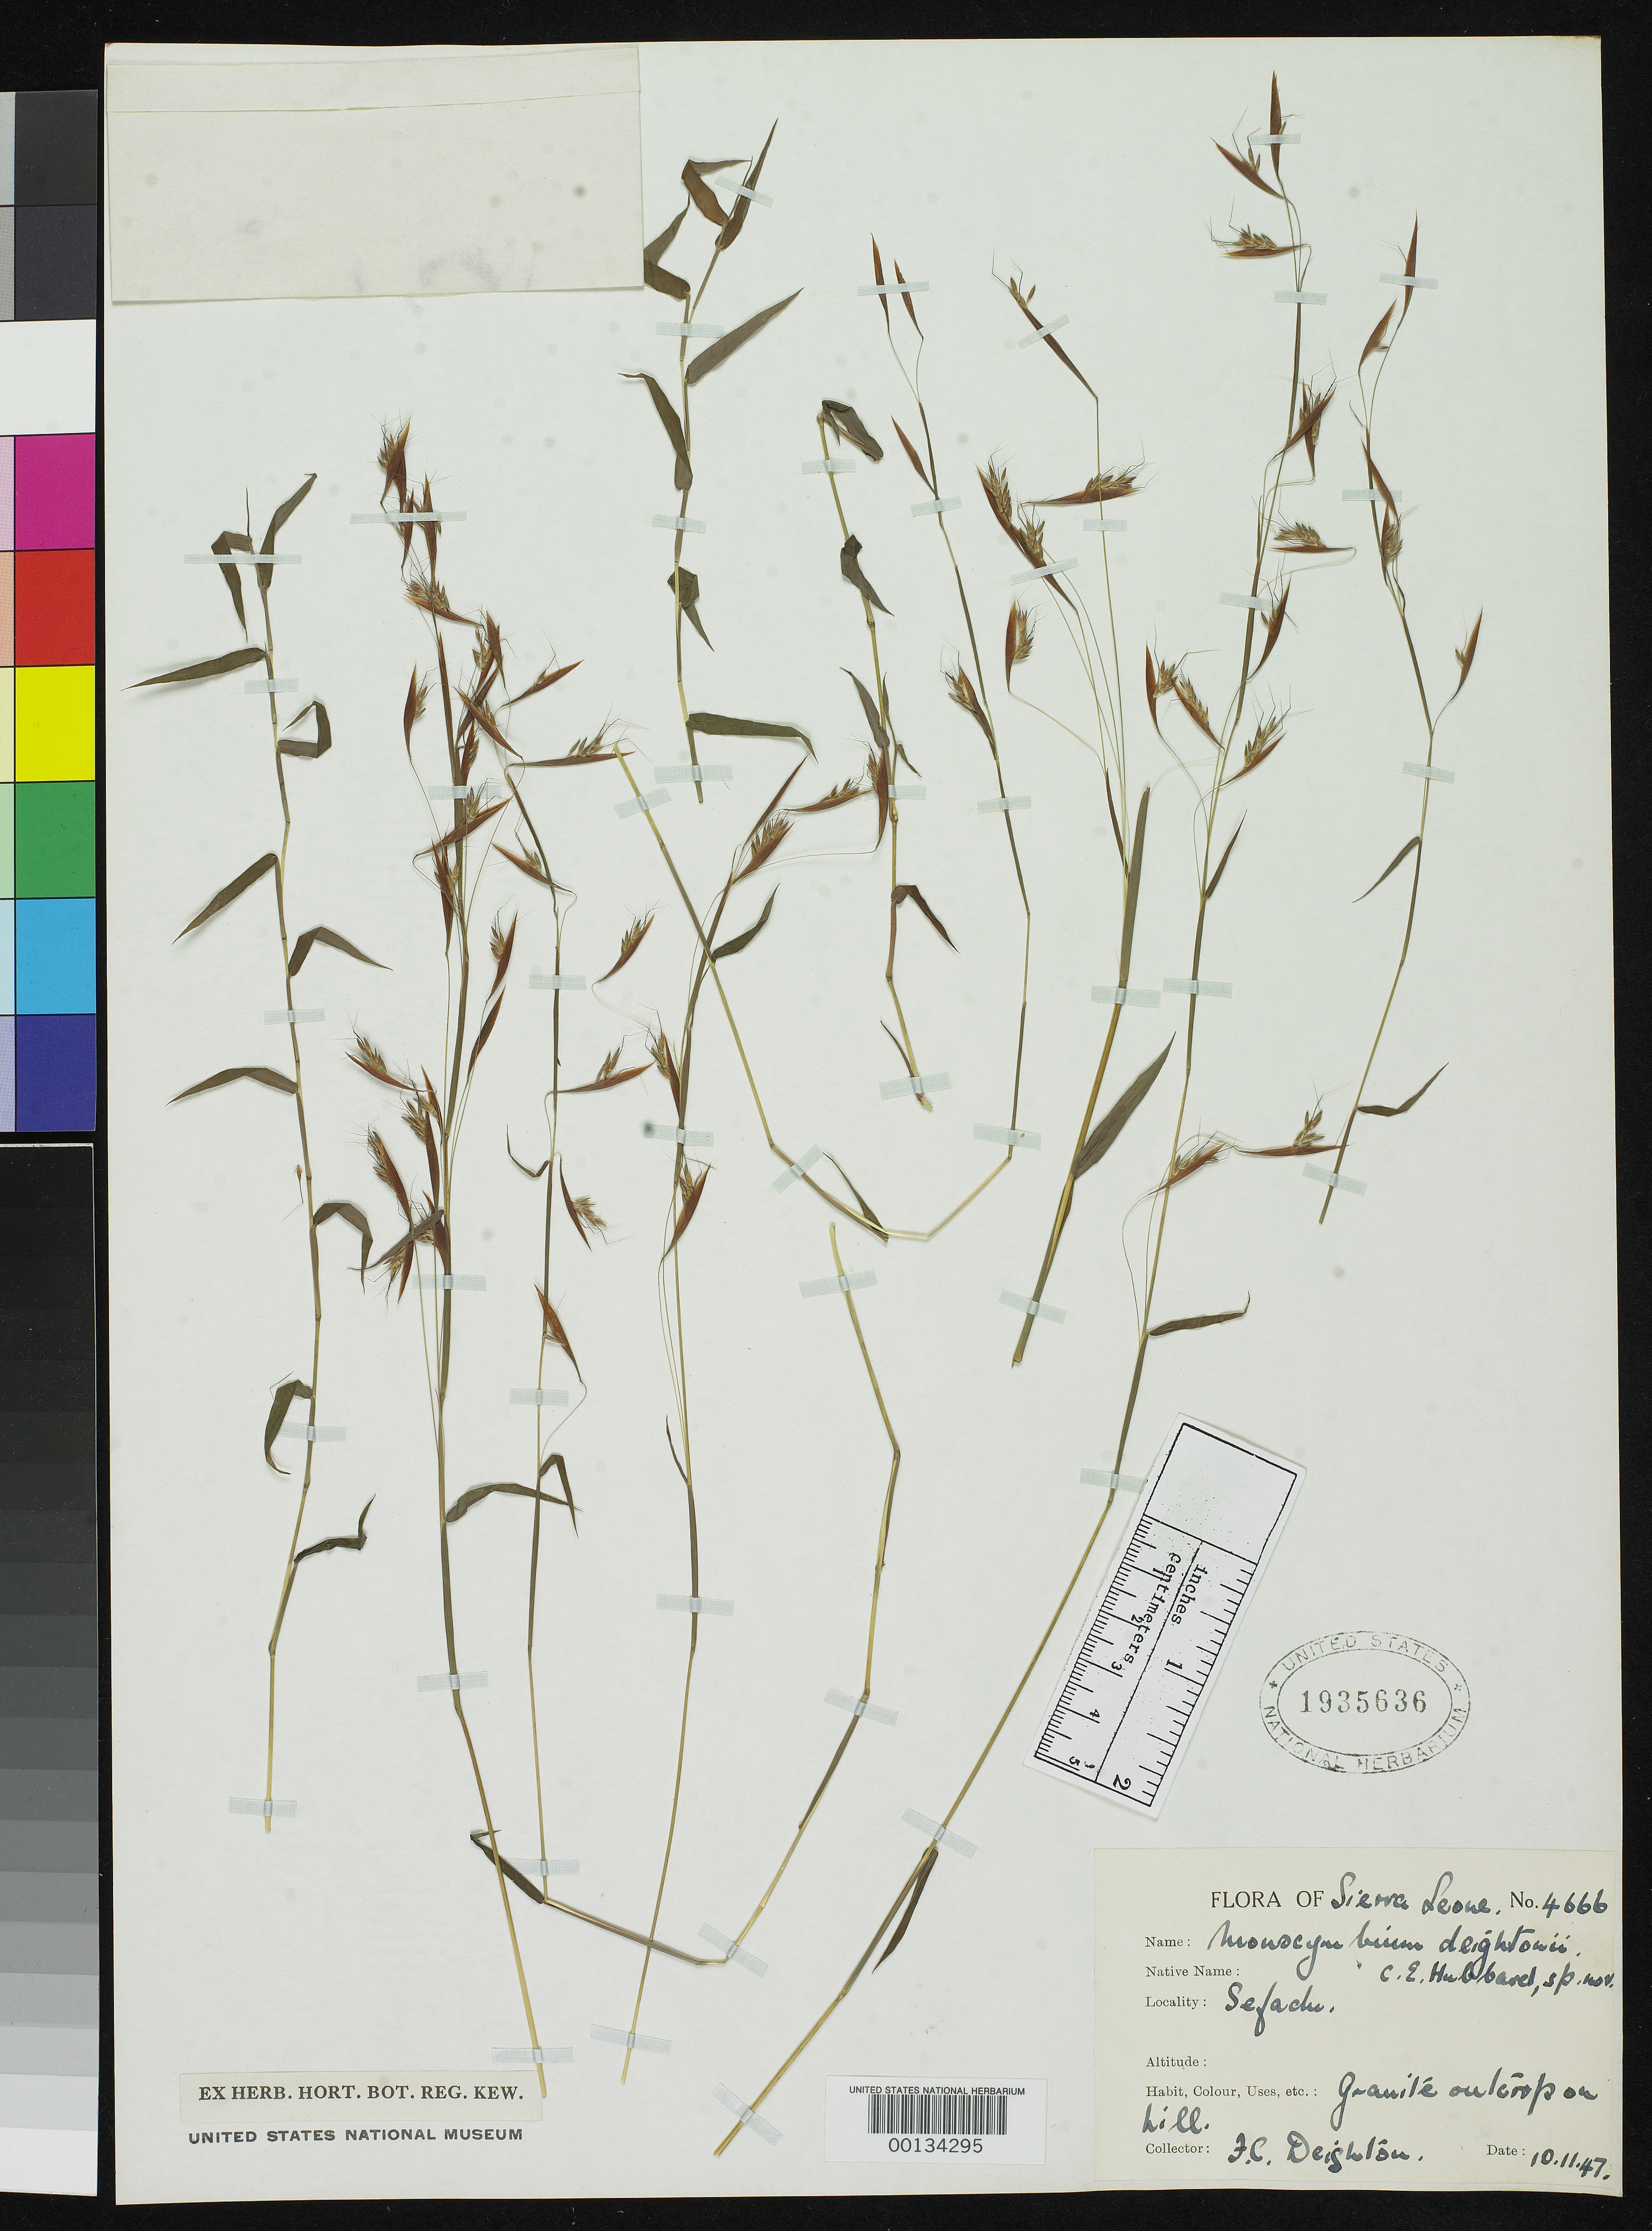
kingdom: Plantae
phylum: Tracheophyta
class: Liliopsida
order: Poales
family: Poaceae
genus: Monocymbium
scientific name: Monocymbium deightonii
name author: C.E. Hubb.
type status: Isotype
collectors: F. Deighton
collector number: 4666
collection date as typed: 10 Nov 1947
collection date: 1947-11-10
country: Sierra Leone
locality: Sefadu.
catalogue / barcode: US 1935636